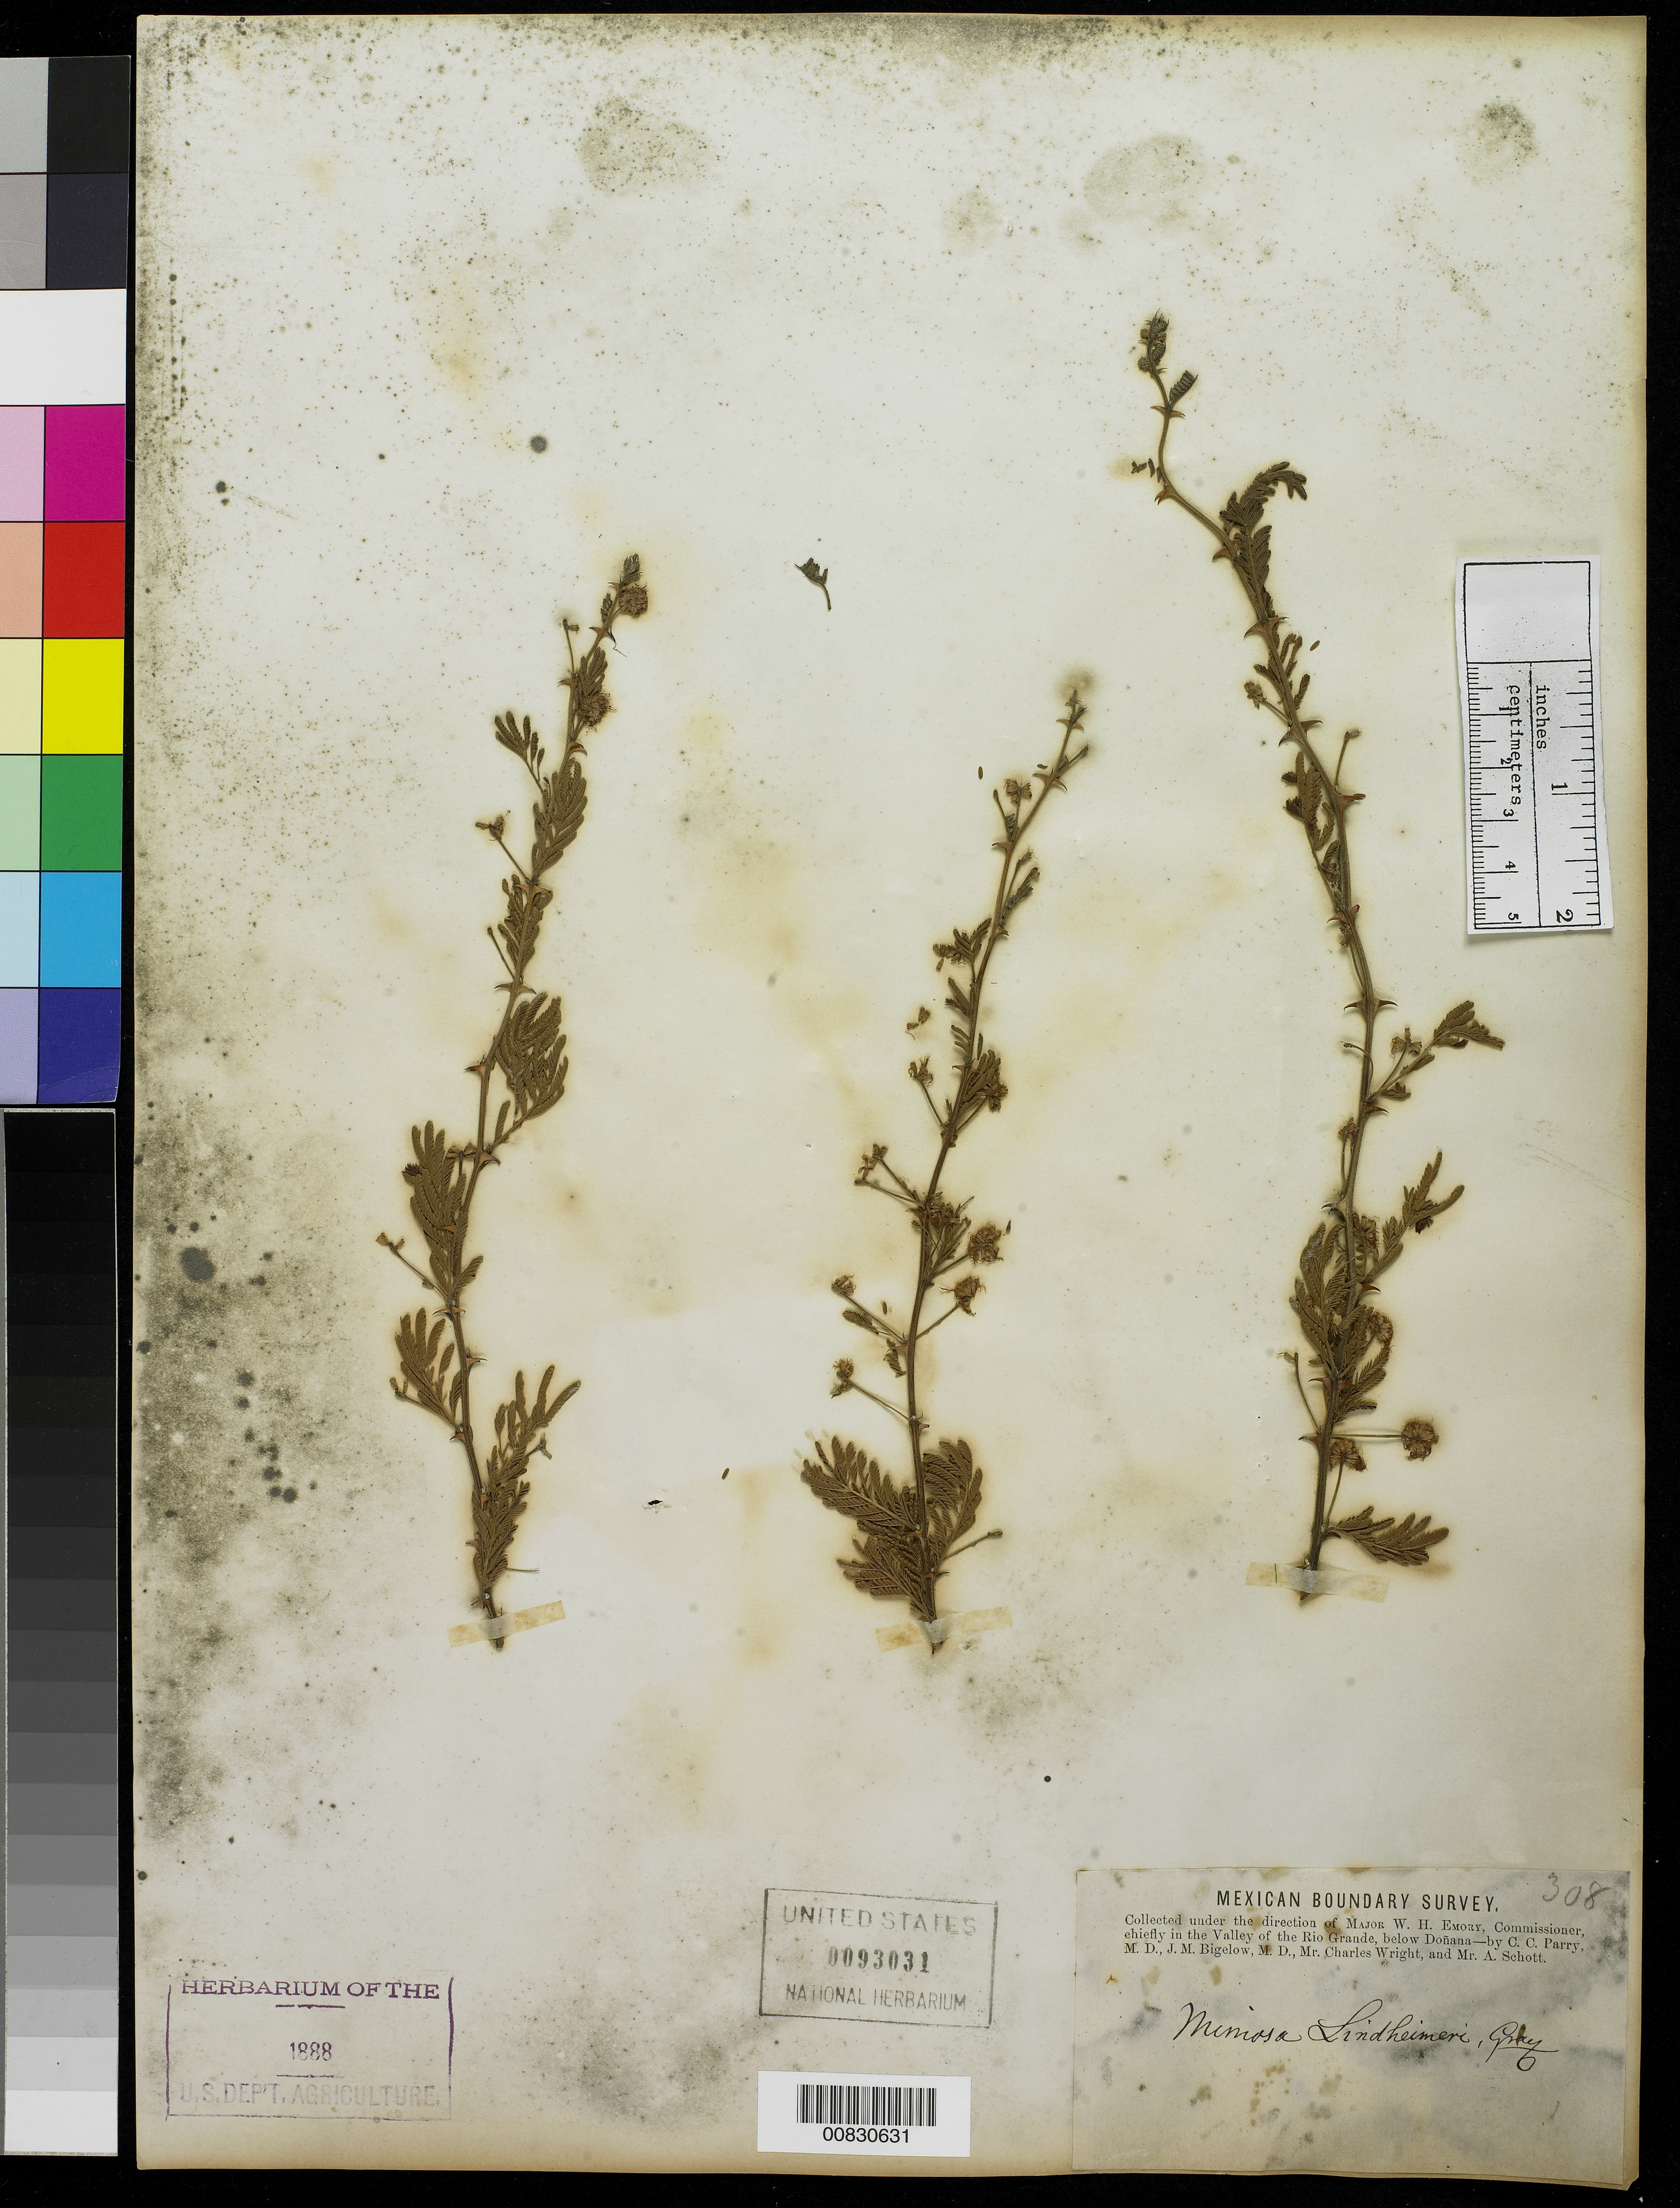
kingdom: Plantae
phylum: Tracheophyta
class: Magnoliopsida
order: Fabales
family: Fabaceae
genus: Mimosa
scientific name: Mimosa aculeaticarpa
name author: Ortega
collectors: C. C. Parry, J. M. Bigelow, C. Wright & A. C. V. Schott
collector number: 308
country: United States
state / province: New Mexico / Texas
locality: Valley of the Rio Grande, below Doñana.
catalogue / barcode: US 93031